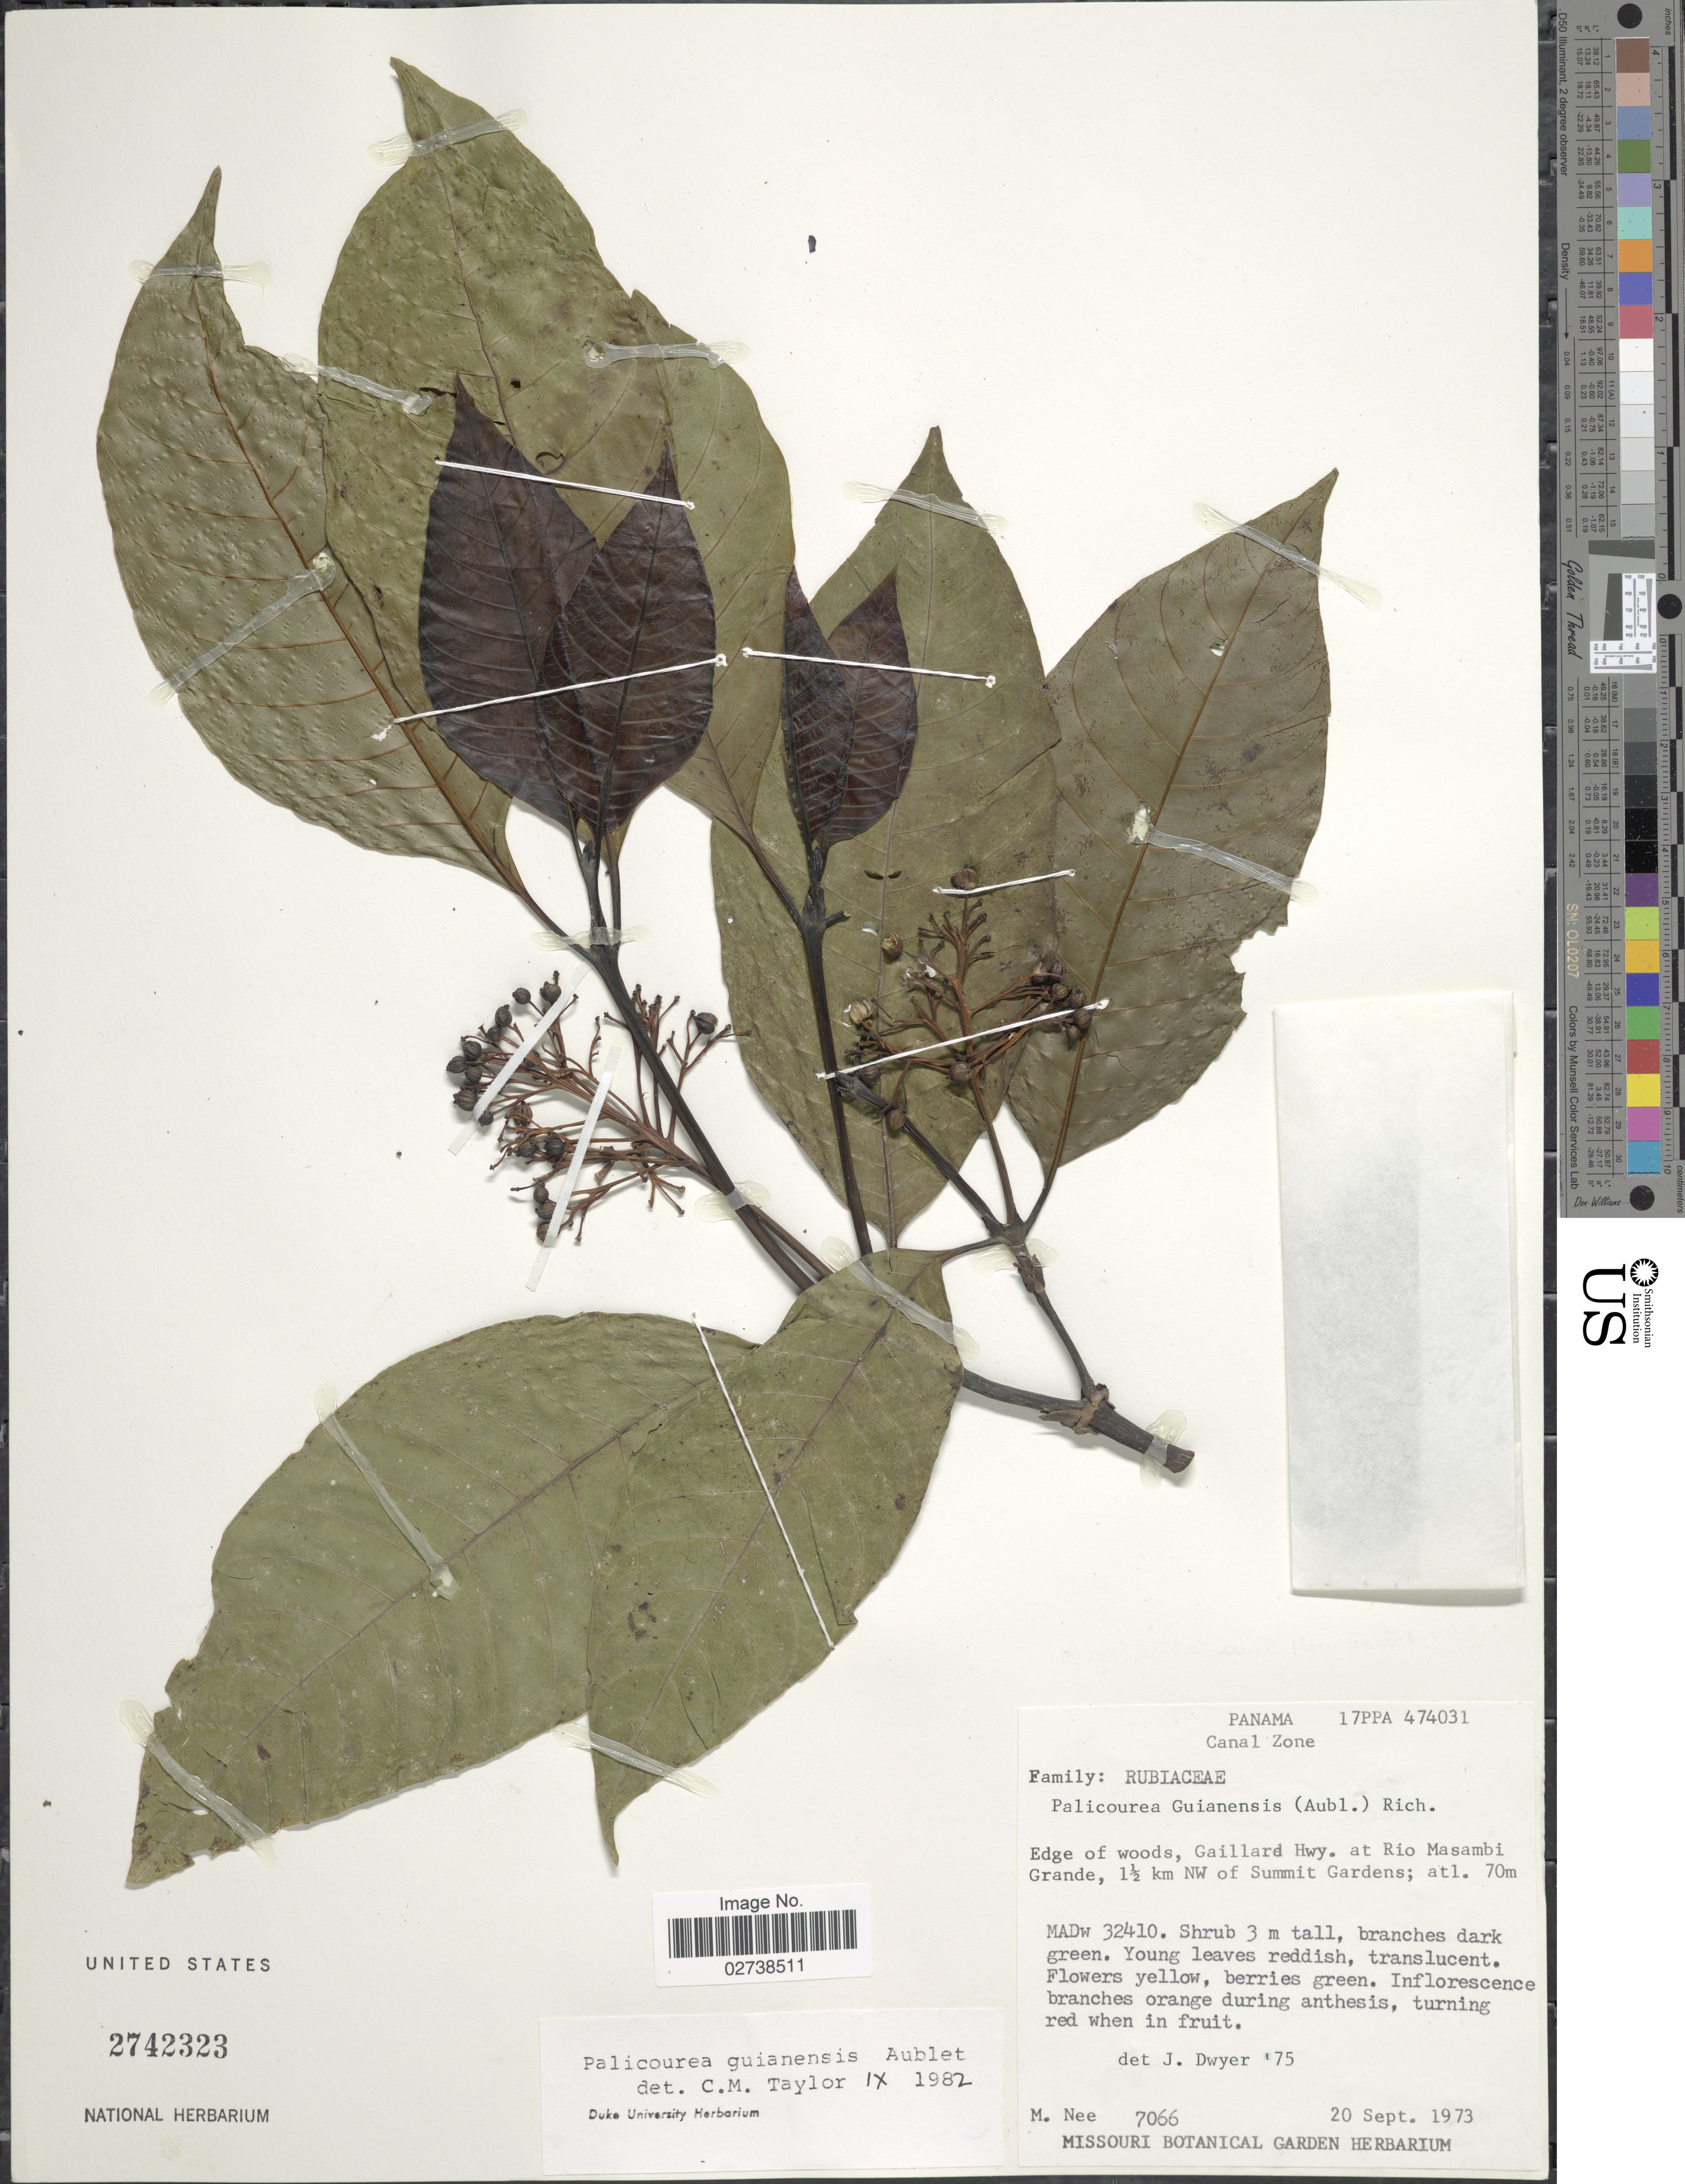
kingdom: Plantae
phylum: Tracheophyta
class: Magnoliopsida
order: Gentianales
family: Rubiaceae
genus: Palicourea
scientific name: Palicourea guianensis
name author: Aubl.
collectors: M. Nee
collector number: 7066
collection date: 1973-09-20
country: Panama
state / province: Colón / Panamá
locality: Edge of woods, Gaillard Hwy at Rio Masambi Grande, 1½ km NW of Summit Gardens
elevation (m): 70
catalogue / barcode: US 2742323